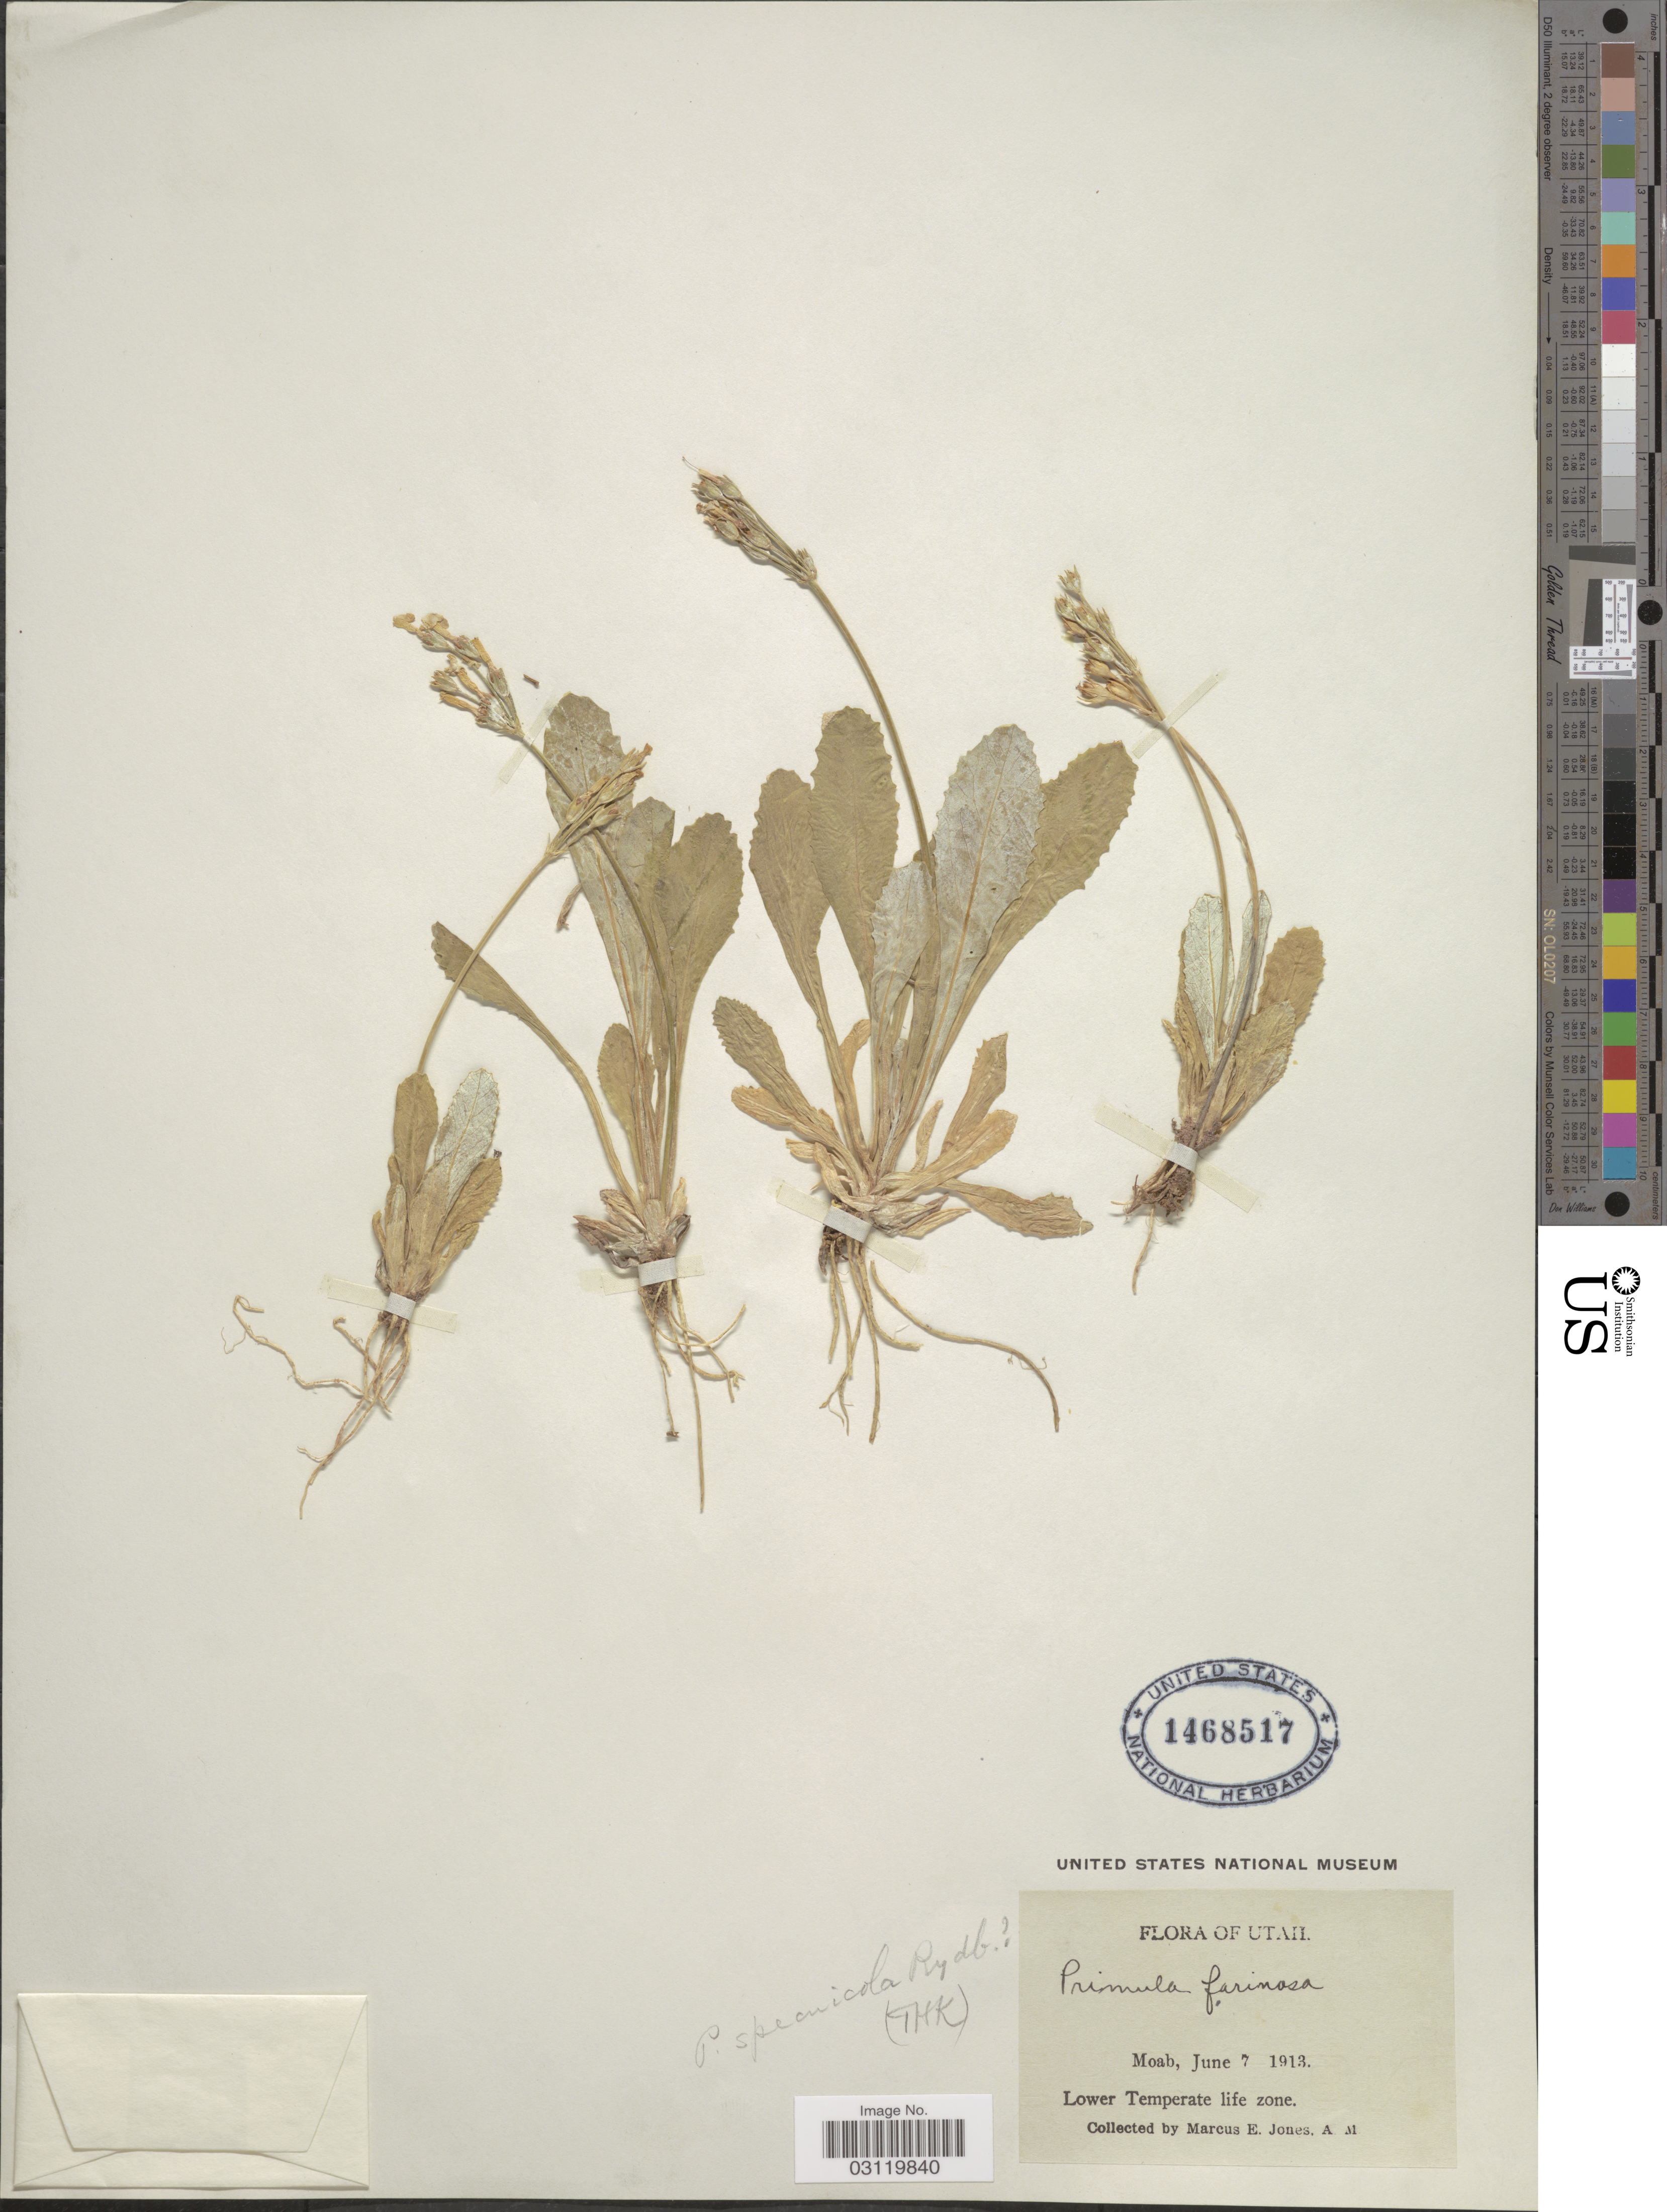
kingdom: Plantae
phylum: Tracheophyta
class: Magnoliopsida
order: Ericales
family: Primulaceae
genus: Primula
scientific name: Primula specuicola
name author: Rydb.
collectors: M. E. Jones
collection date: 1913-06-07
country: United States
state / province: Utah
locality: Moab. Lower Temperate life zone.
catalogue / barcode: US 1468517